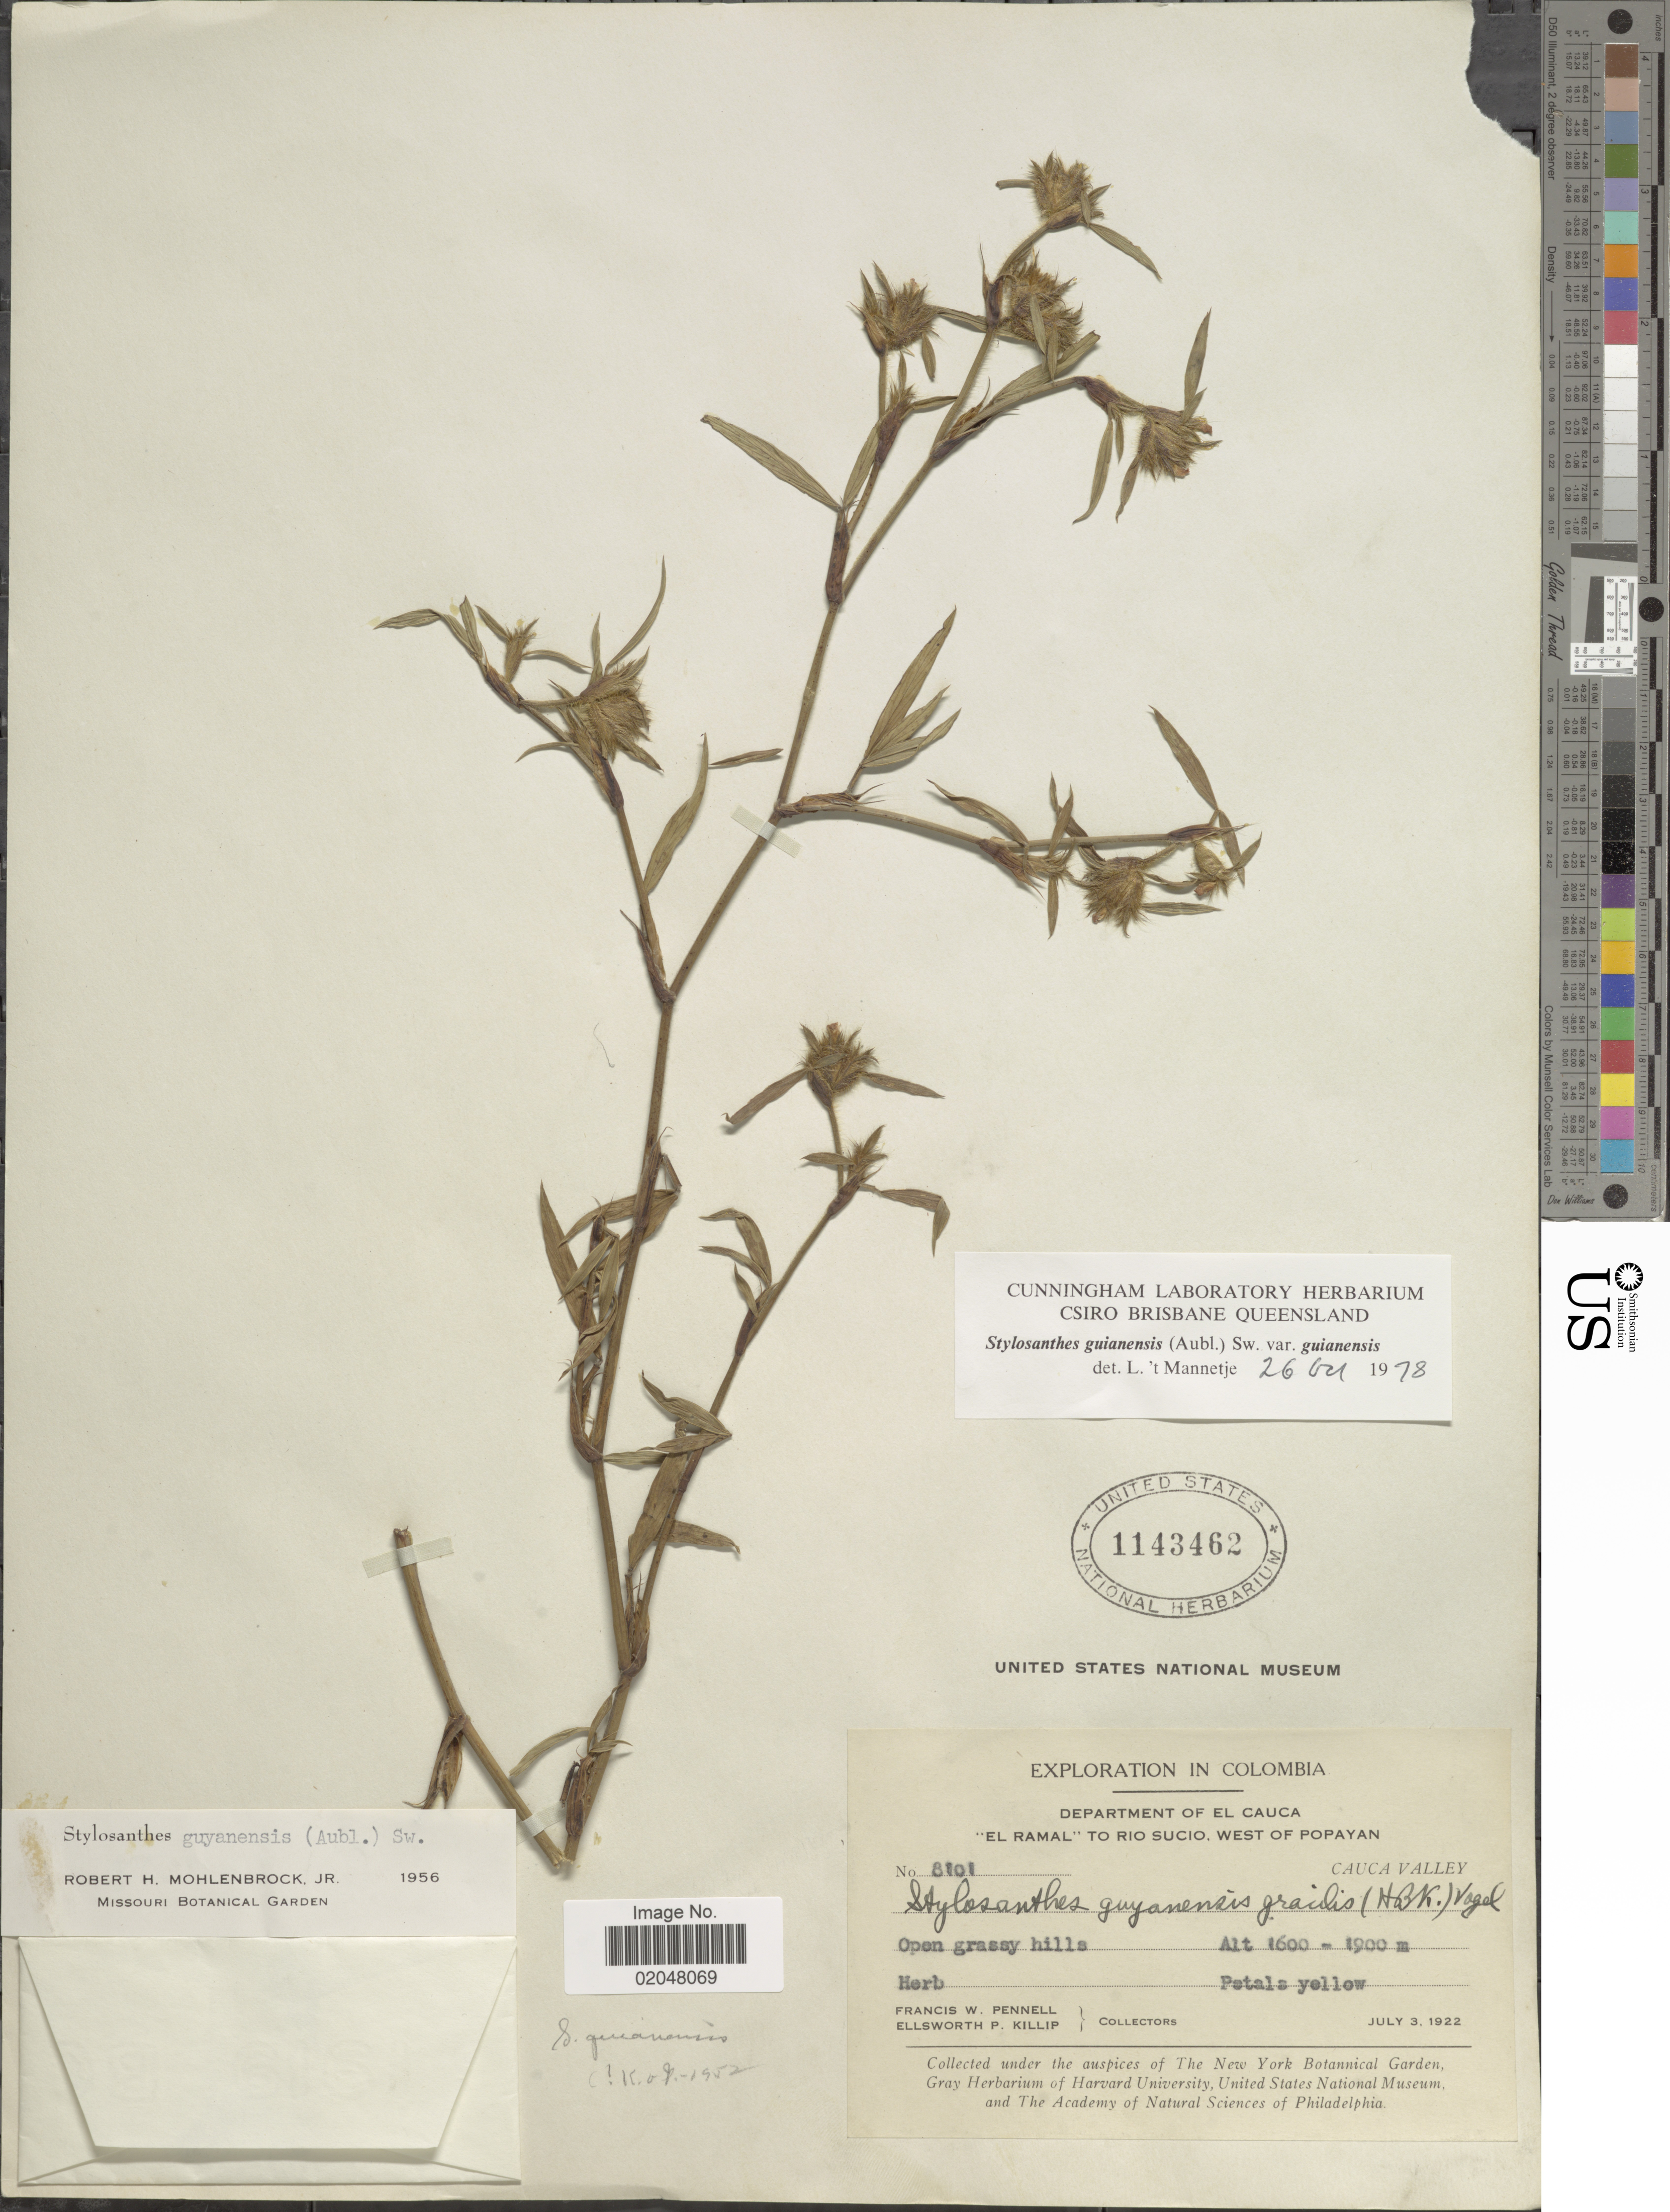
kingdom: Plantae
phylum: Tracheophyta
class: Magnoliopsida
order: Fabales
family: Fabaceae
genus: Stylosanthes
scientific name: Stylosanthes guianensis var. guianensis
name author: (Aubl.) Sw.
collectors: F. W. Pennell & E. P. Killip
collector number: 8101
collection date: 1922-07-03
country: Colombia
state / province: Cauca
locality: El Ramal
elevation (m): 1600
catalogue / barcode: US 1143462